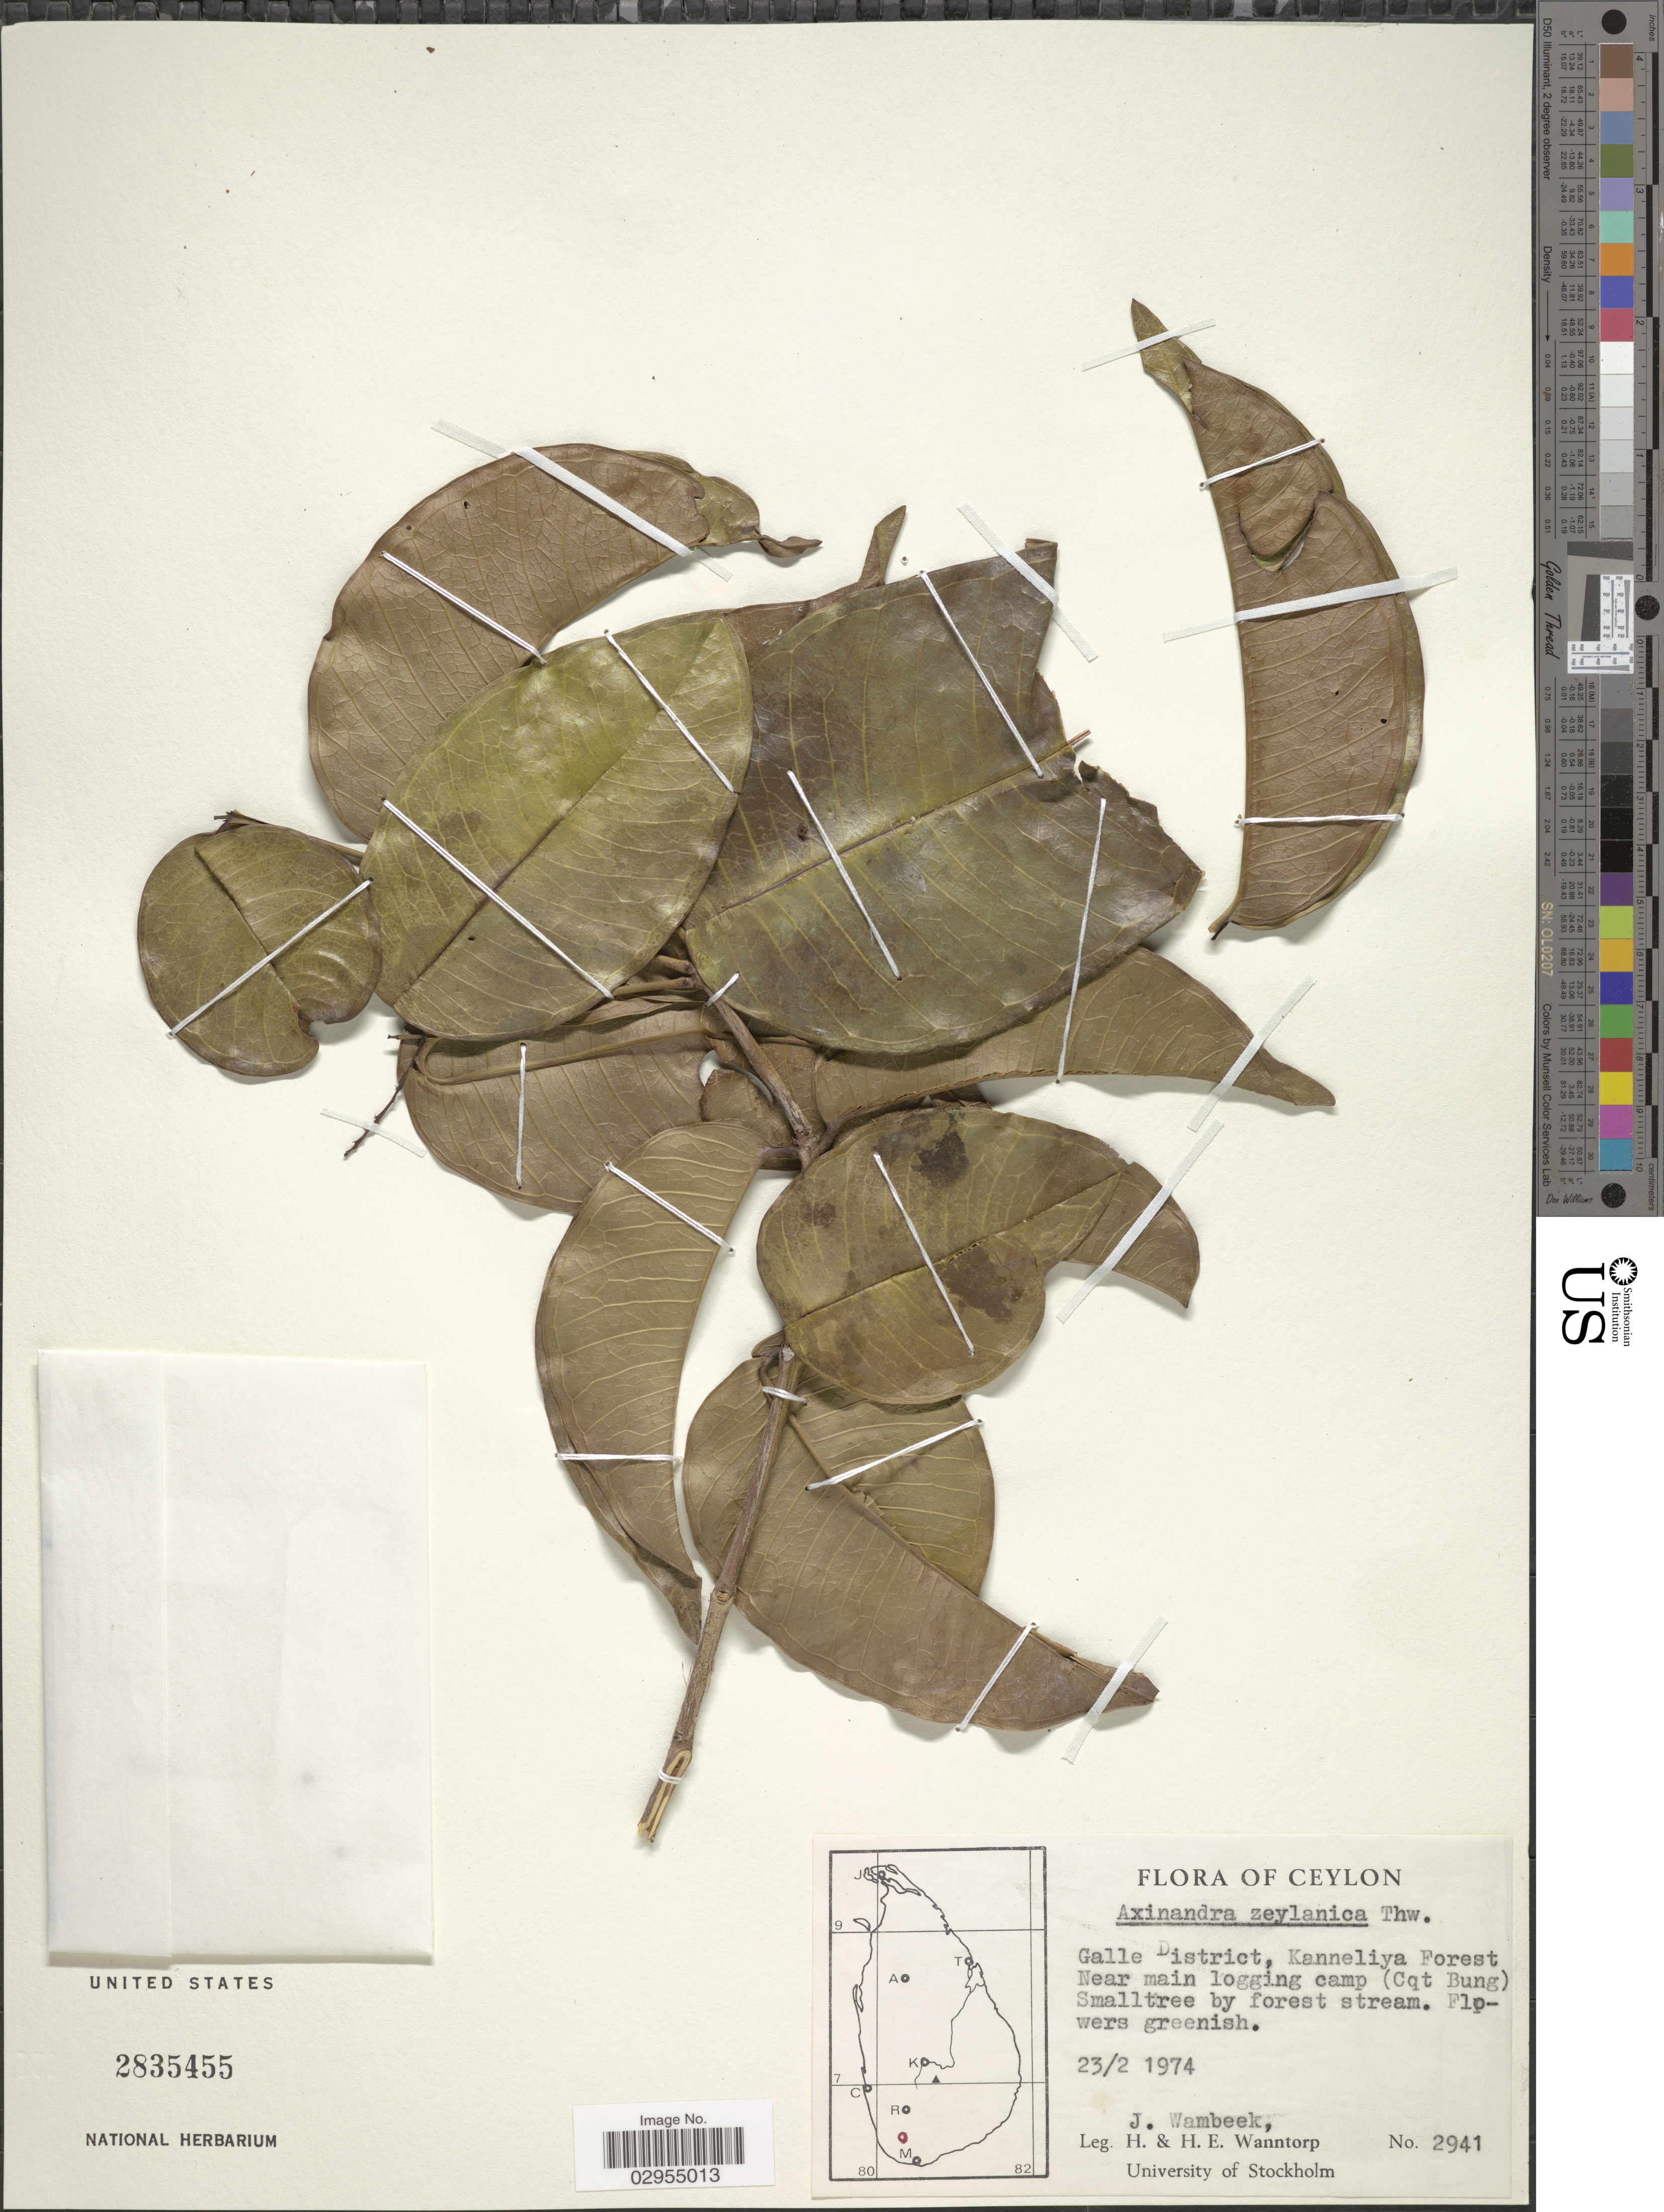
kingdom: Plantae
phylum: Tracheophyta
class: Magnoliopsida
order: Myrtales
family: Crypteroniaceae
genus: Axinandra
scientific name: Axinandra zeylanica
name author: Thwaites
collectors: J. Wambeek, H. Wanntorp & H. Wanntorp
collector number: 2941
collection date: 1974-02-23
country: Sri Lanka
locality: Ceylon. Galle District, Kanneliya Forest. Near main logging camp (Cqt Bung).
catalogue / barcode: US 2835455